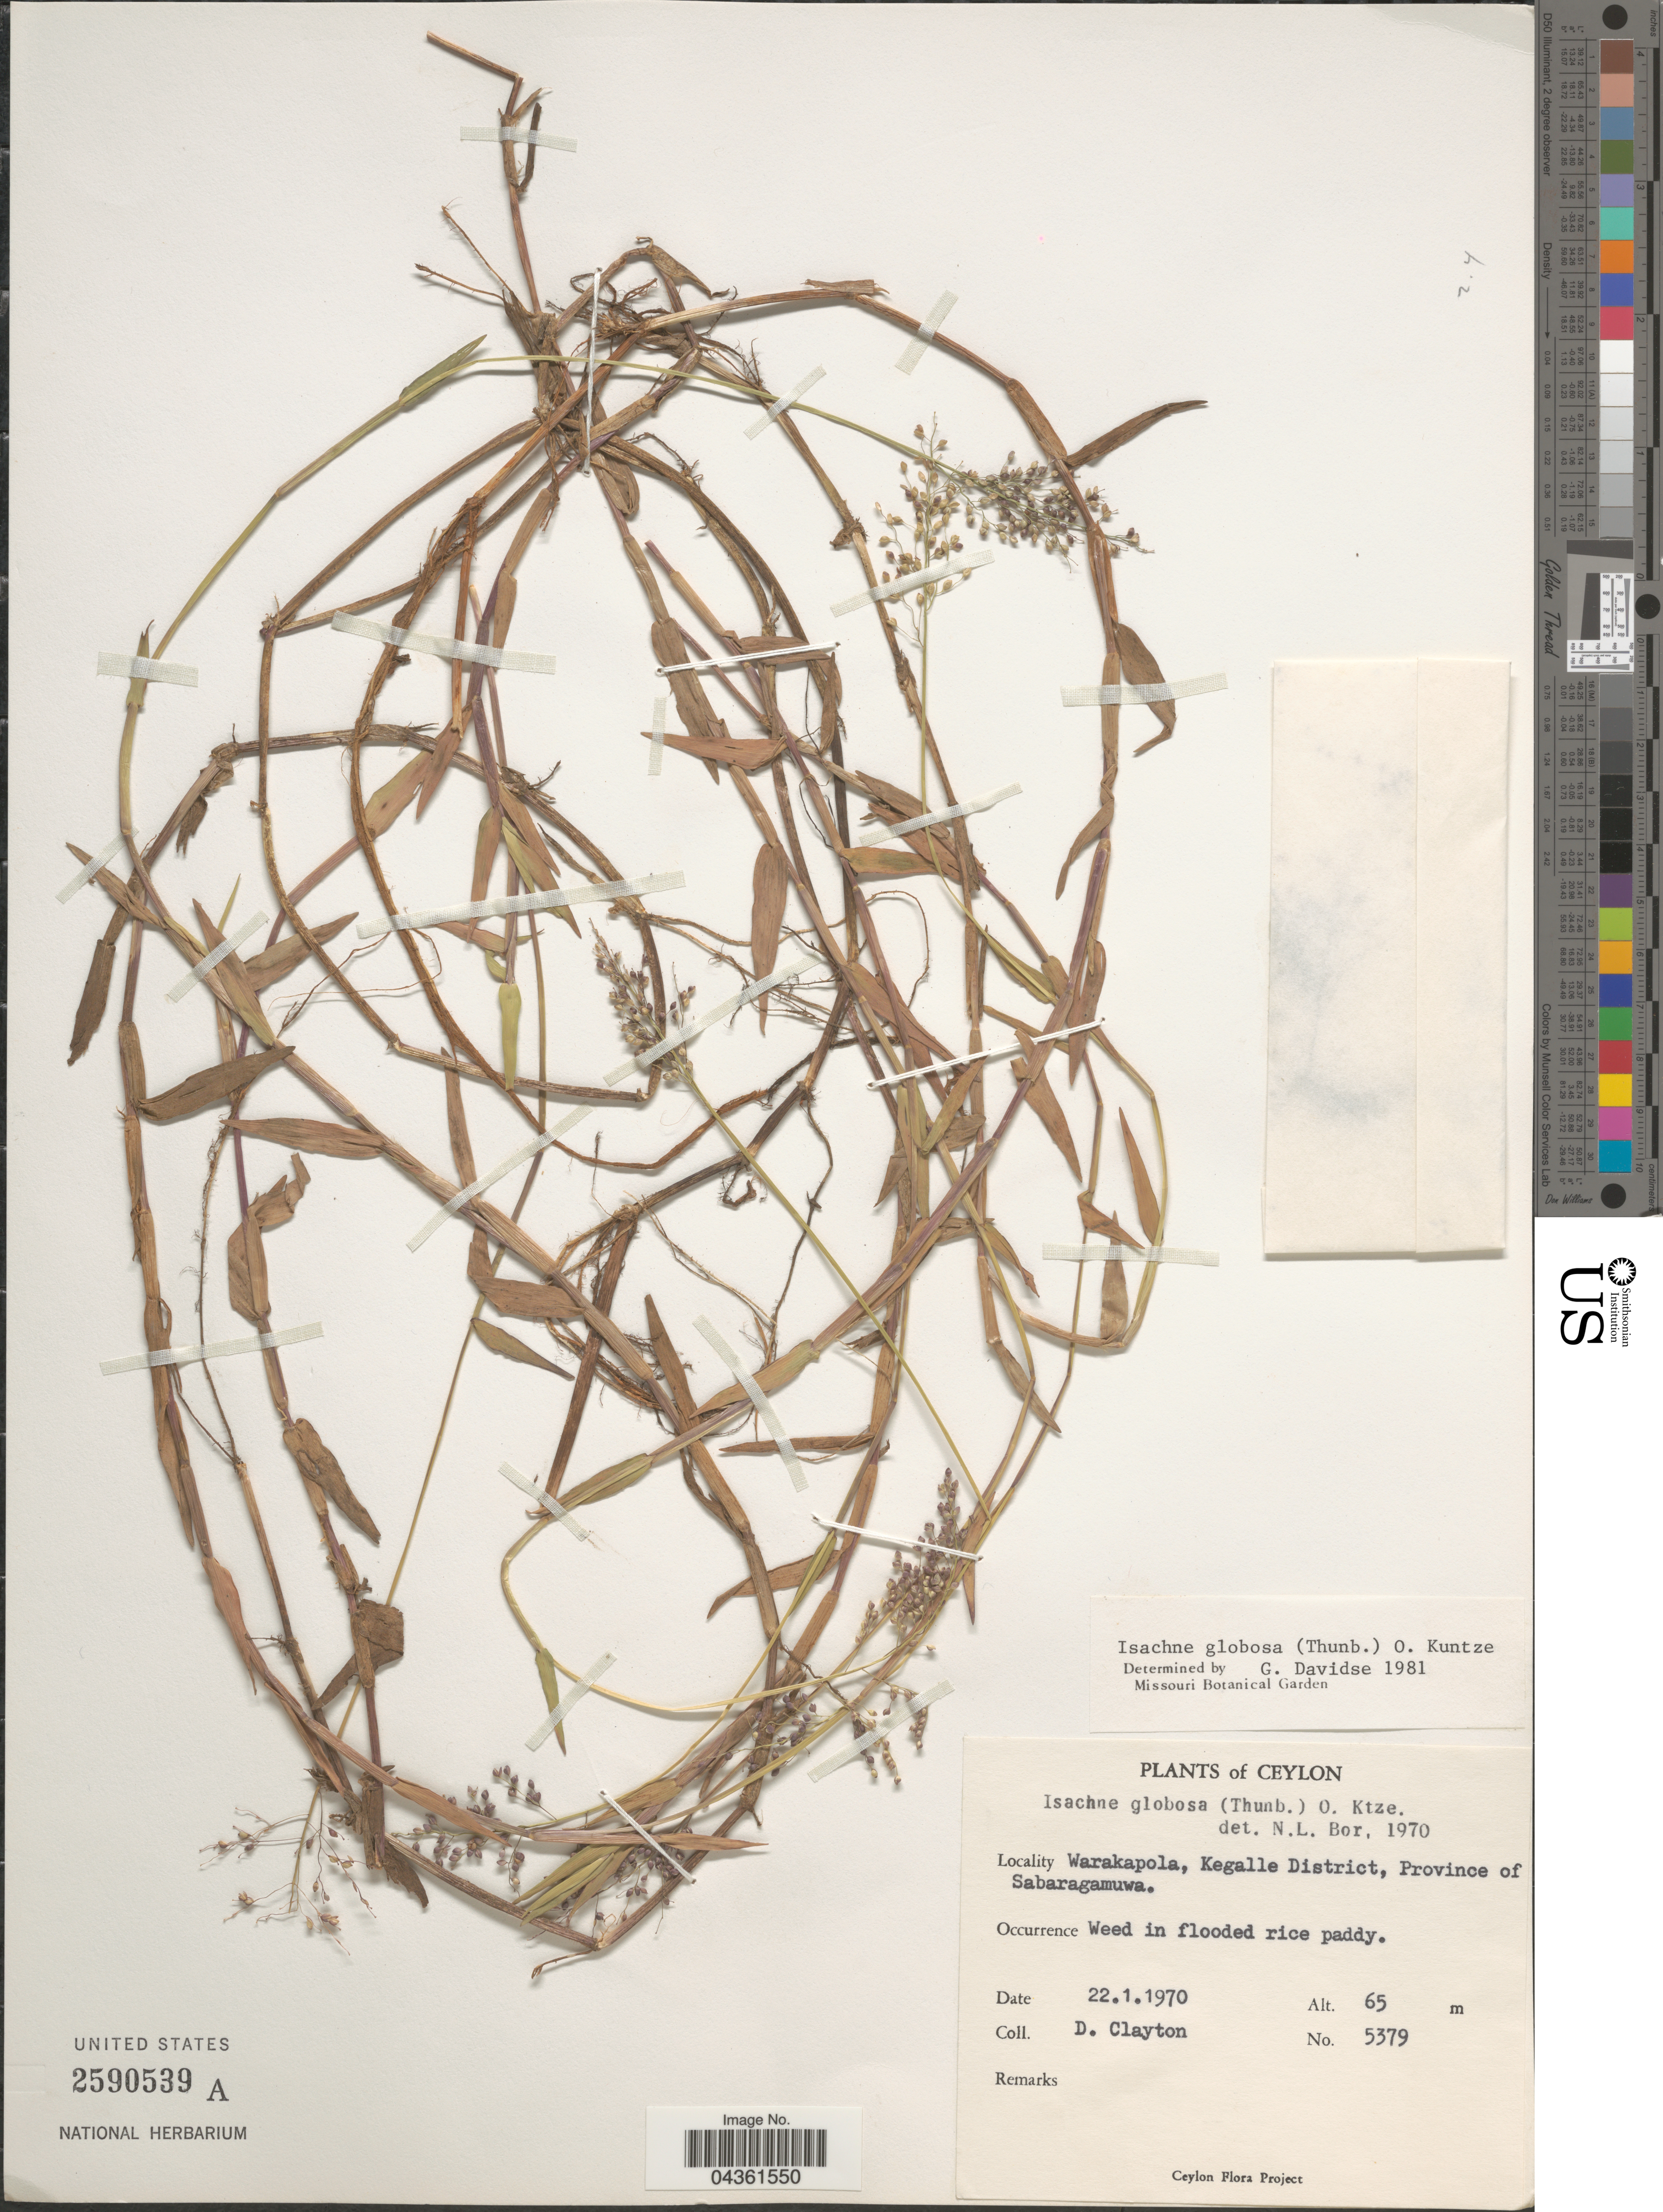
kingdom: Plantae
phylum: Tracheophyta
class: Liliopsida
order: Poales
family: Poaceae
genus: Isachne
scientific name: Isachne globosa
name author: (Thunb.) Kuntze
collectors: D. Clayton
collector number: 5379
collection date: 1970-01-22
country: Sri Lanka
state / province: Sabaragamuwa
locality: Ceylon. Warakapola, Kegalle District.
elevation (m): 65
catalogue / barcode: US 2590539A